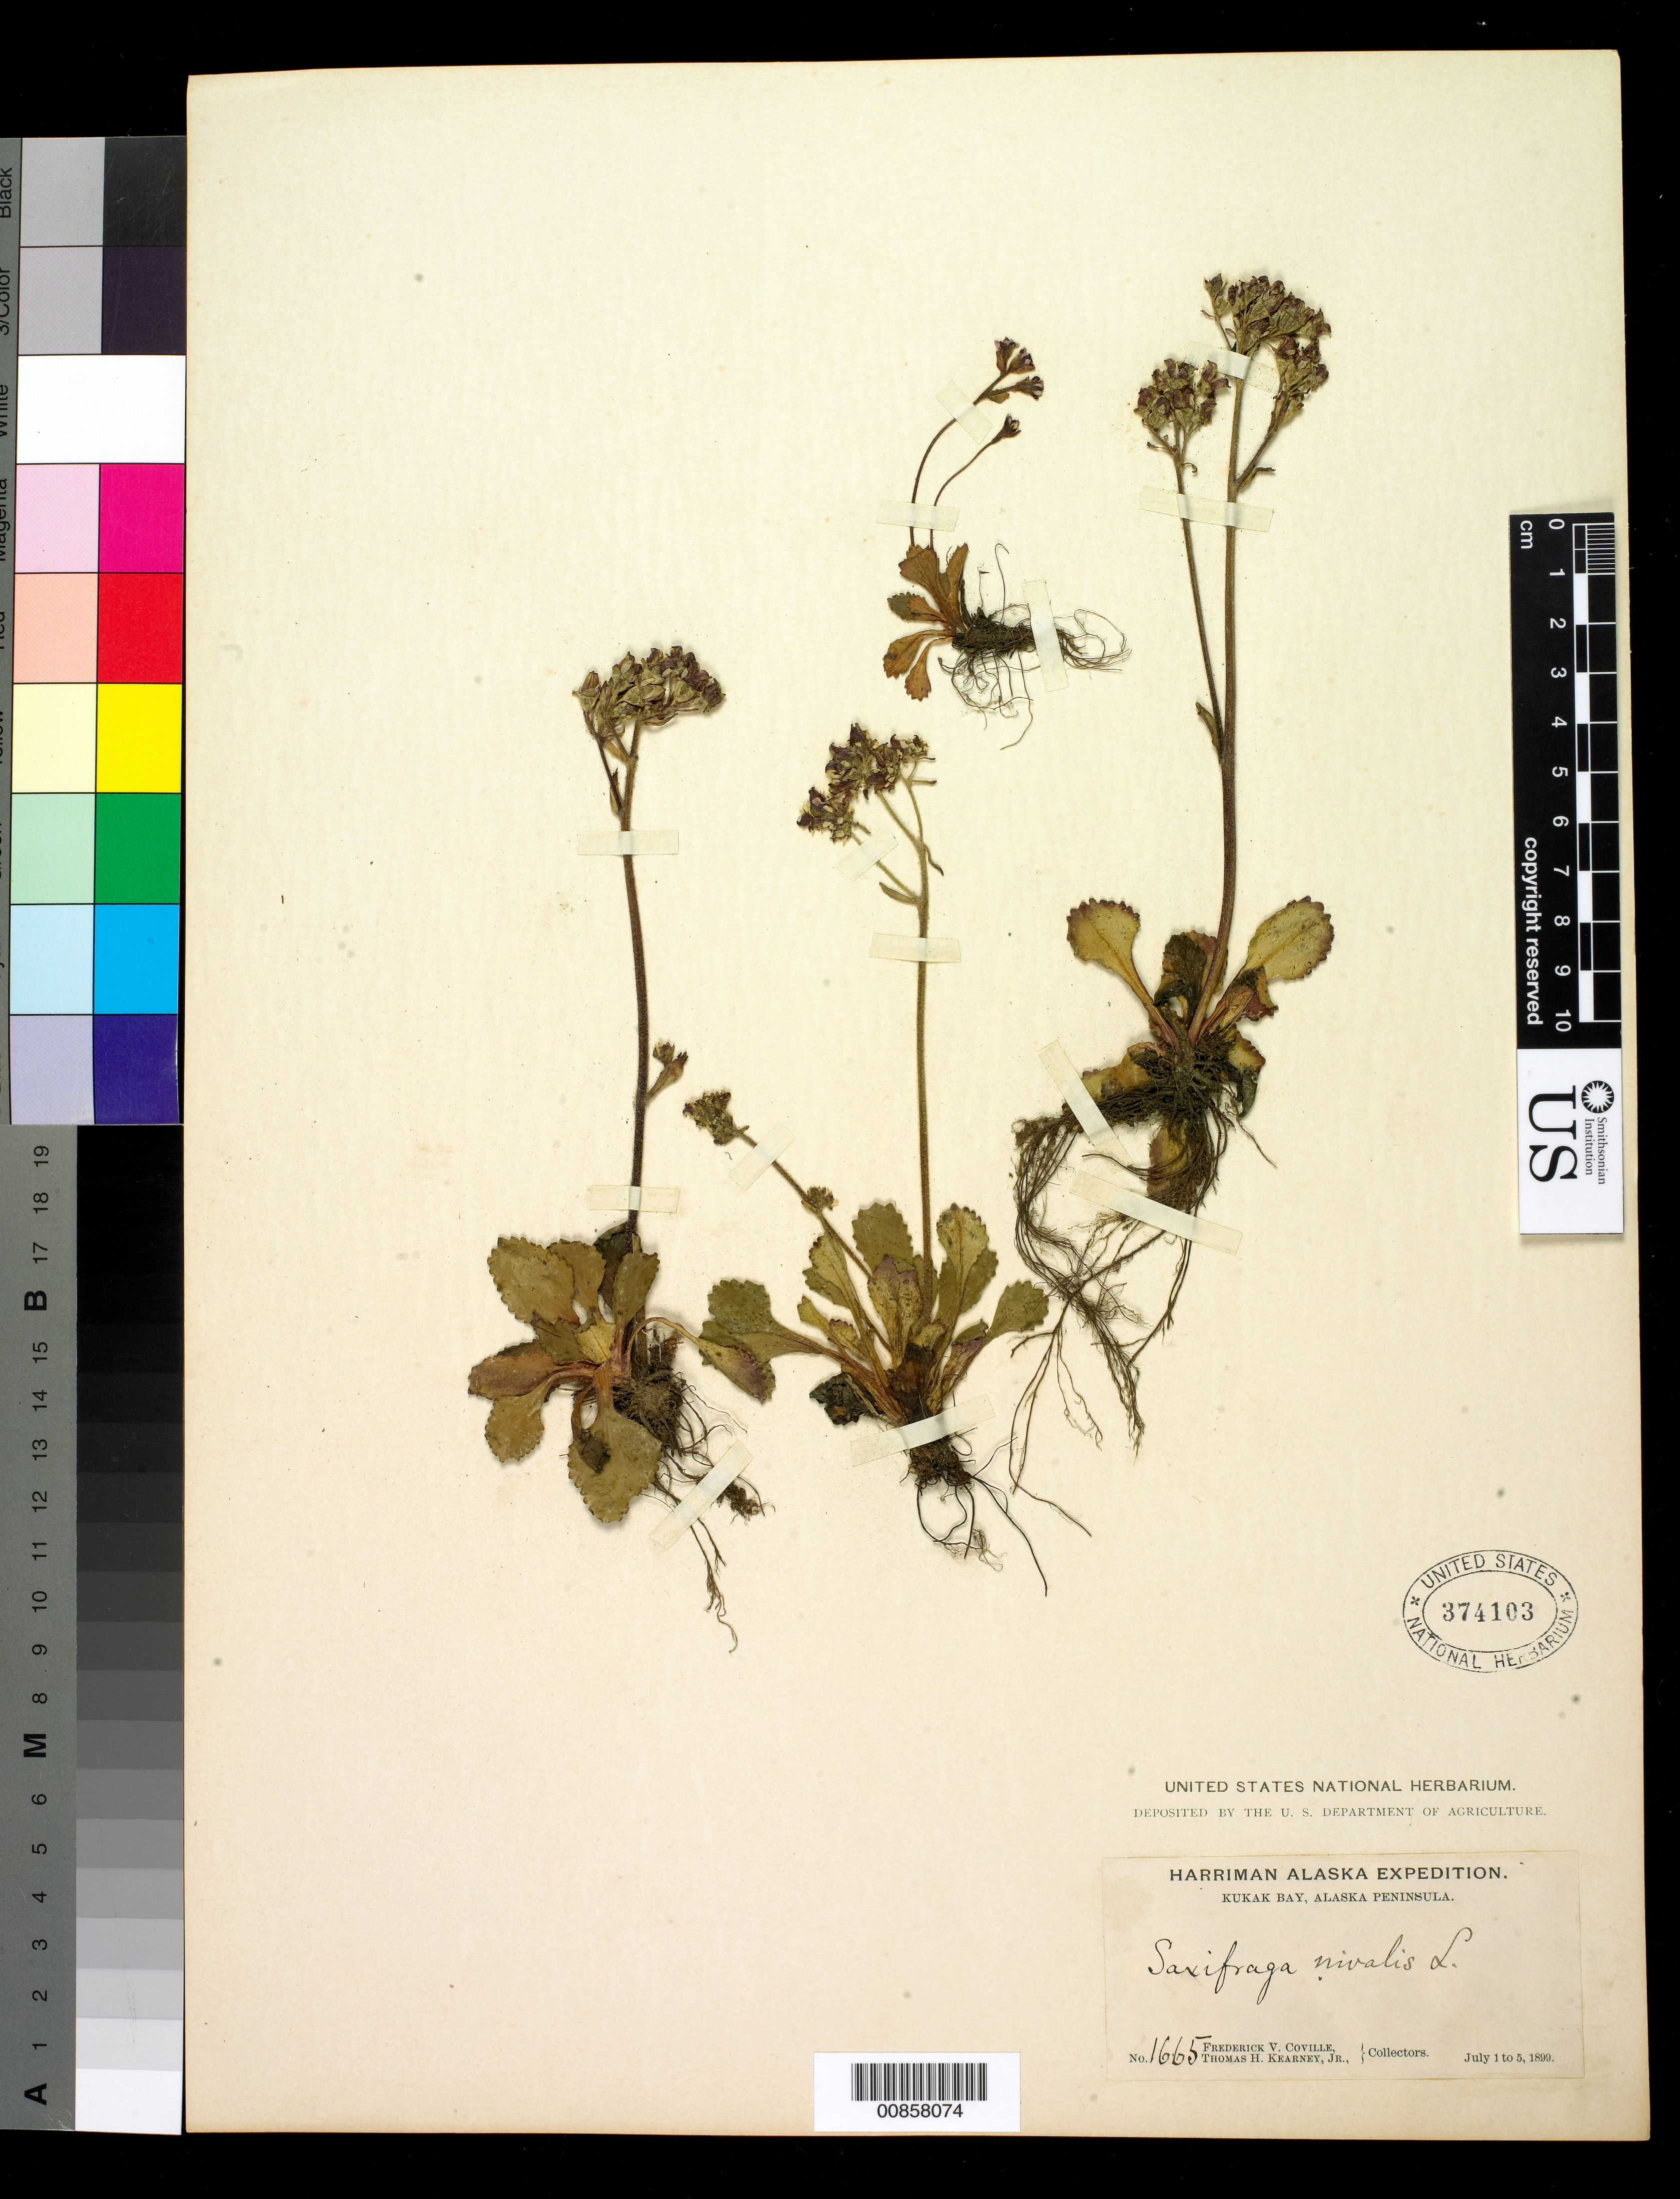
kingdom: Plantae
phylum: Tracheophyta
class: Magnoliopsida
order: Saxifragales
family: Saxifragaceae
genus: Micranthes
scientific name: Micranthes nivalis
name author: (L.) Small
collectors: F. V. Coville & T. H. Kearney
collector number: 1665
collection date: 1899-07-01/1899-07-05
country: United States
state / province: Alaska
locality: Kukak Bay, Alaska Peninsula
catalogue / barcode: US 374103